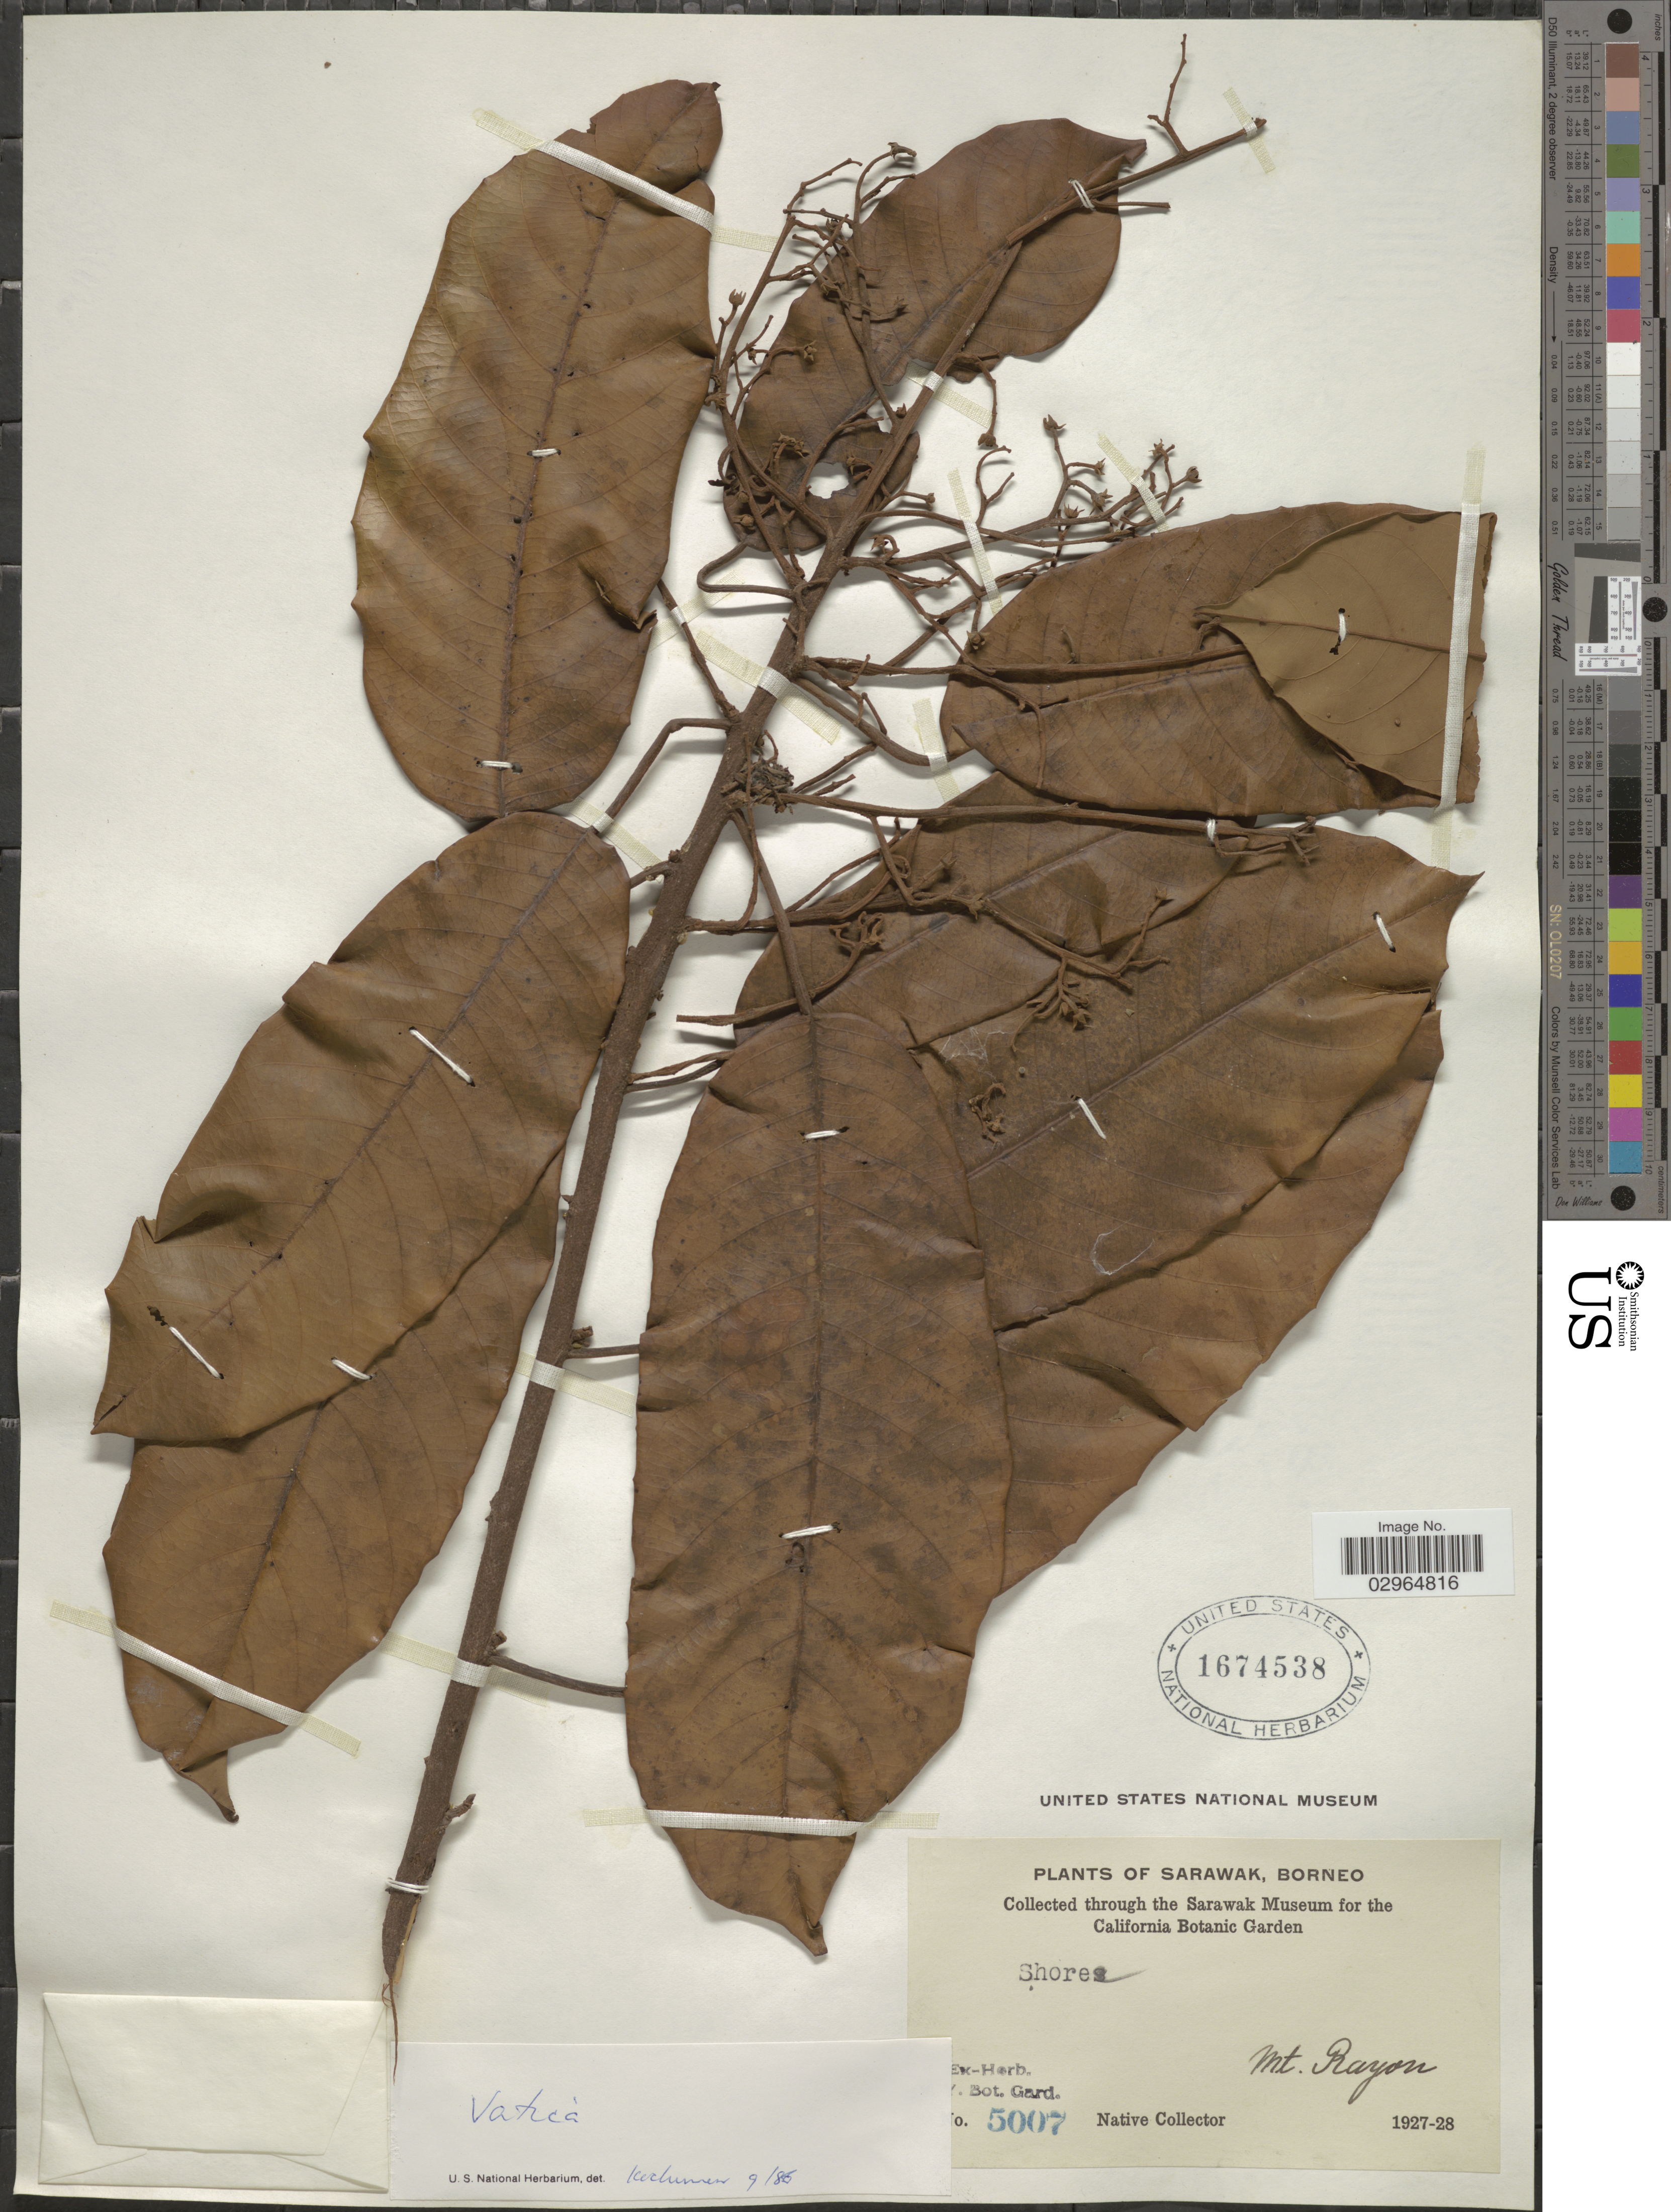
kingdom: Plantae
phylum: Tracheophyta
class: Magnoliopsida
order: Malvales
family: Dipterocarpaceae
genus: Vatica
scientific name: Vatica sp.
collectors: Native collector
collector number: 5007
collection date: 1927/1928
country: Malaysia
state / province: Sarawak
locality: Borneo. Mt. Rayon.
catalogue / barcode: US 1674538